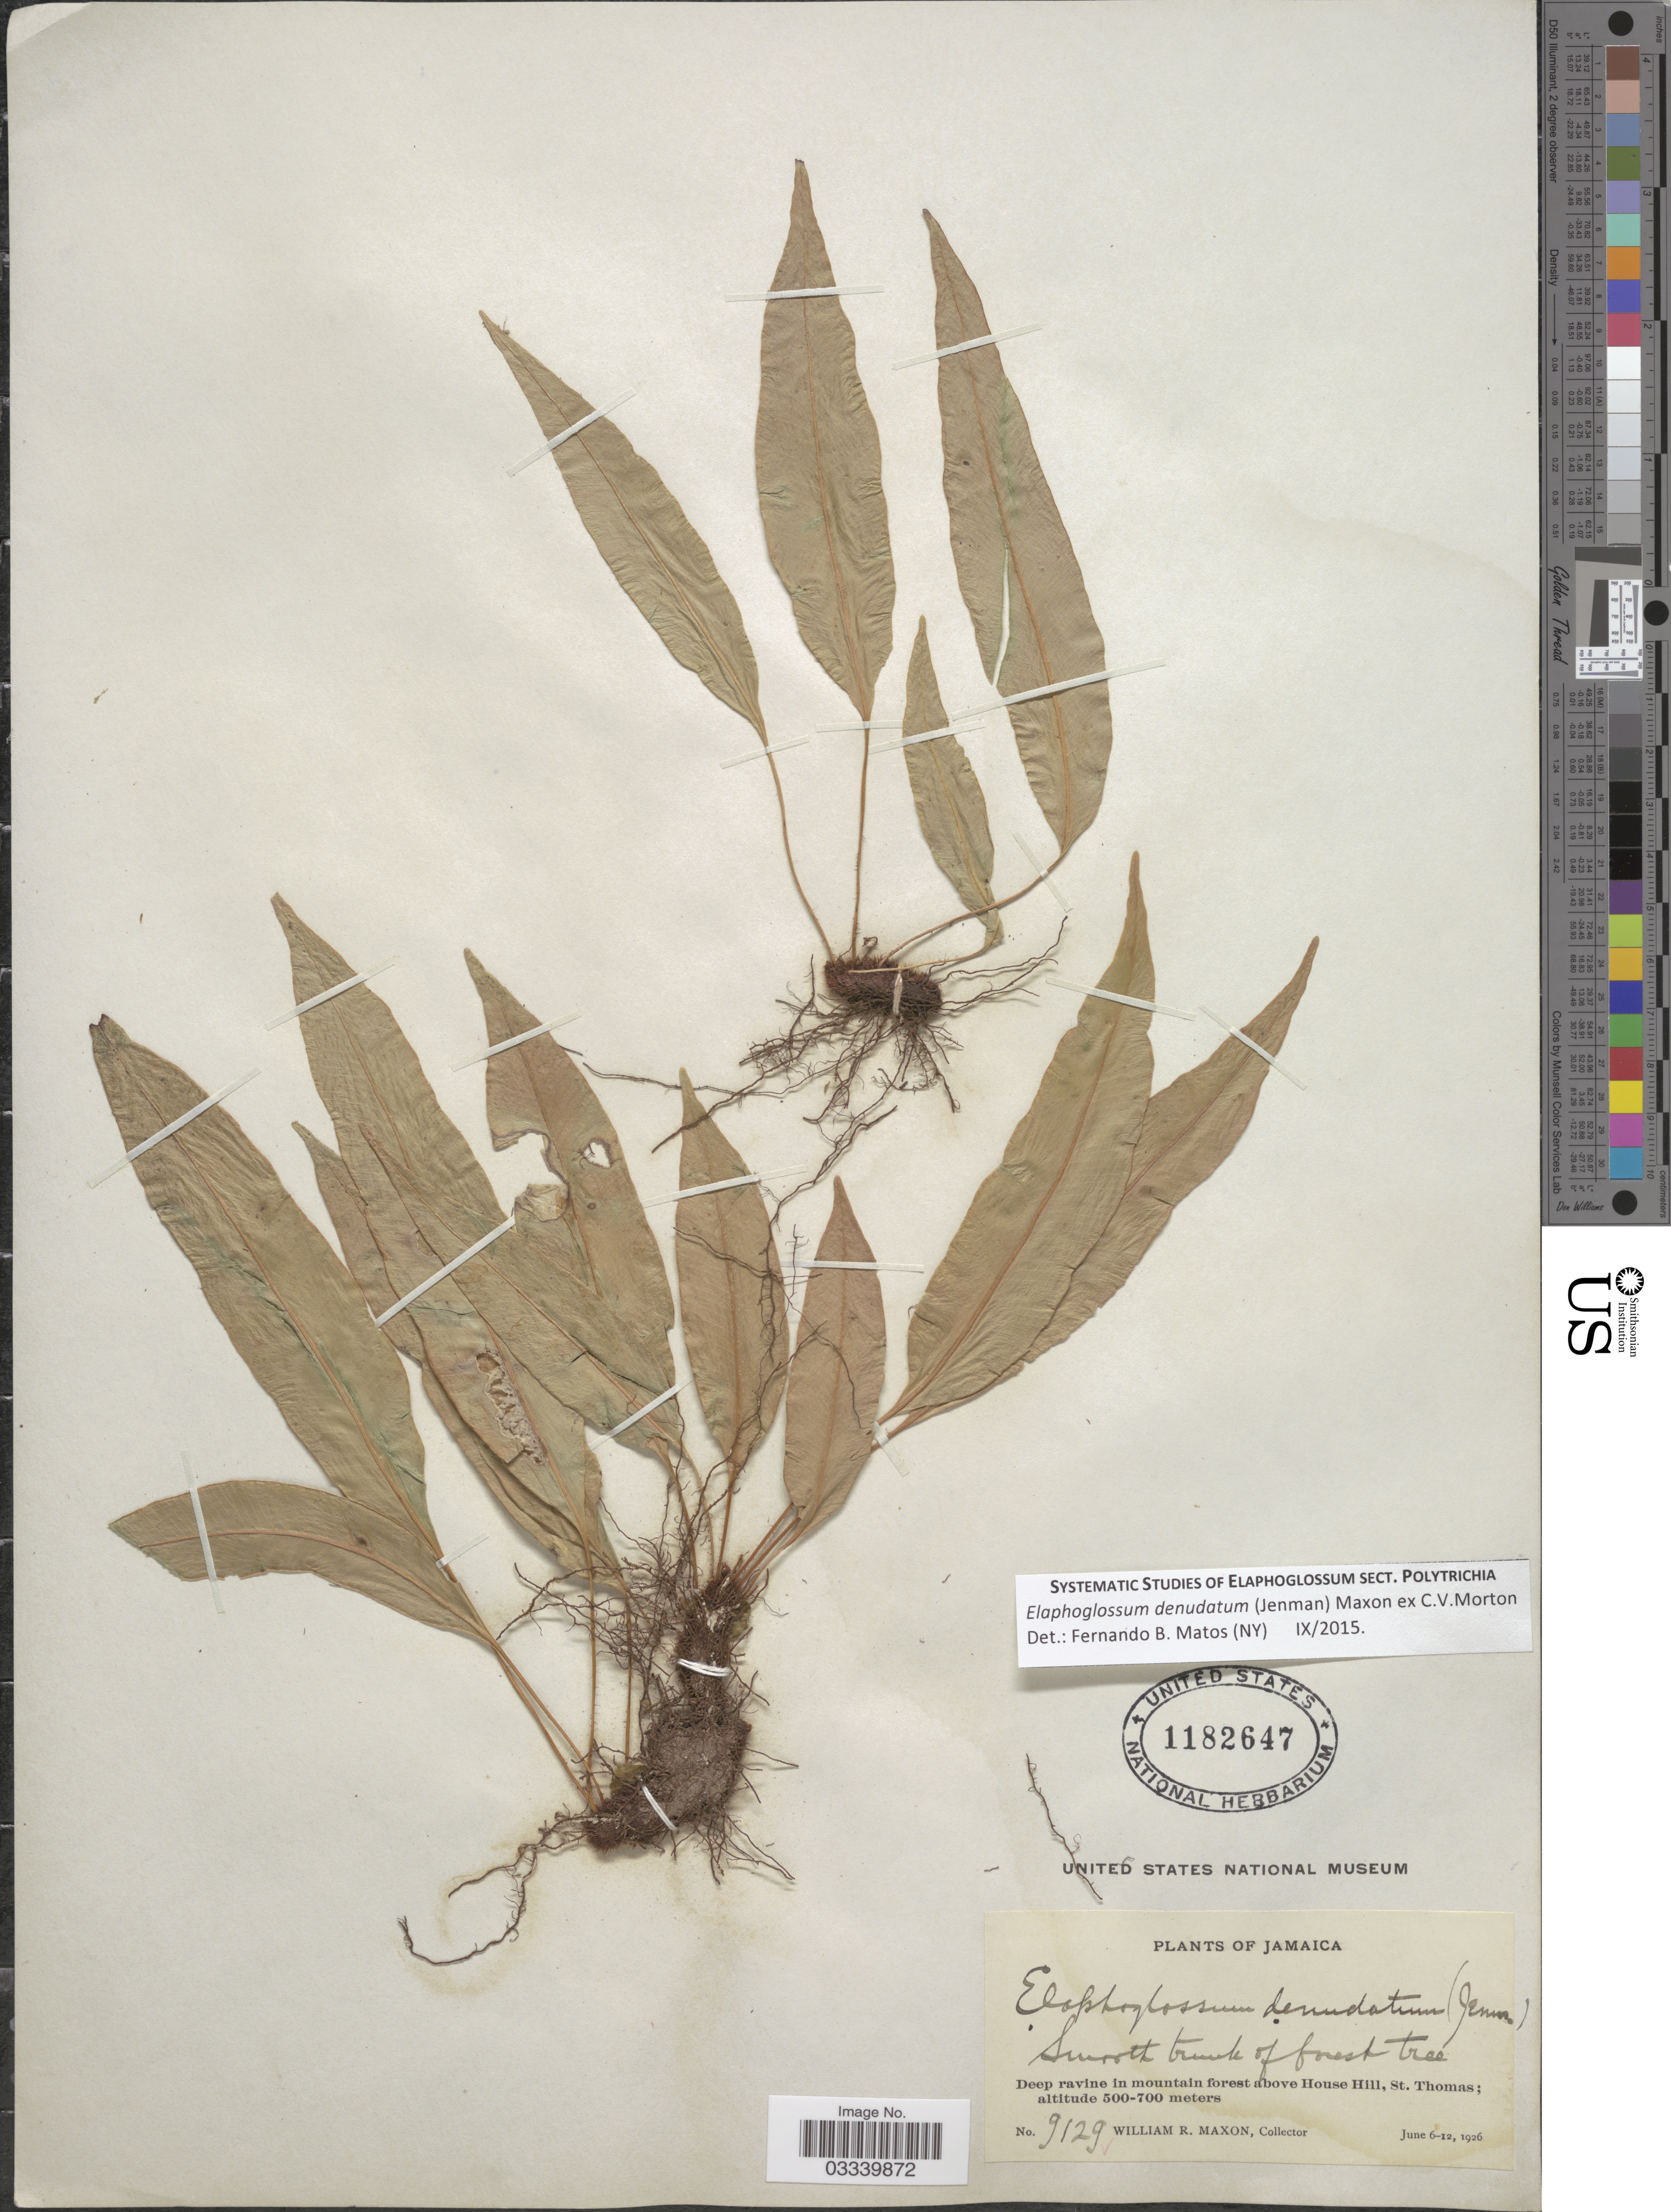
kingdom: Plantae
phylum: Tracheophyta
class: Polypodiopsida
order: Polypodiales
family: Dryopteridaceae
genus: Elaphoglossum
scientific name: Elaphoglossum denudatum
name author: (Jenman) Maxon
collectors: W. R. Maxon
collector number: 9129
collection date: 1926-06-06/1926-06-12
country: Jamaica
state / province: Saint Thomas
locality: Deep ravine in mountain forest above House Hill, St. Thomas.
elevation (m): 500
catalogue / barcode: US 1182647